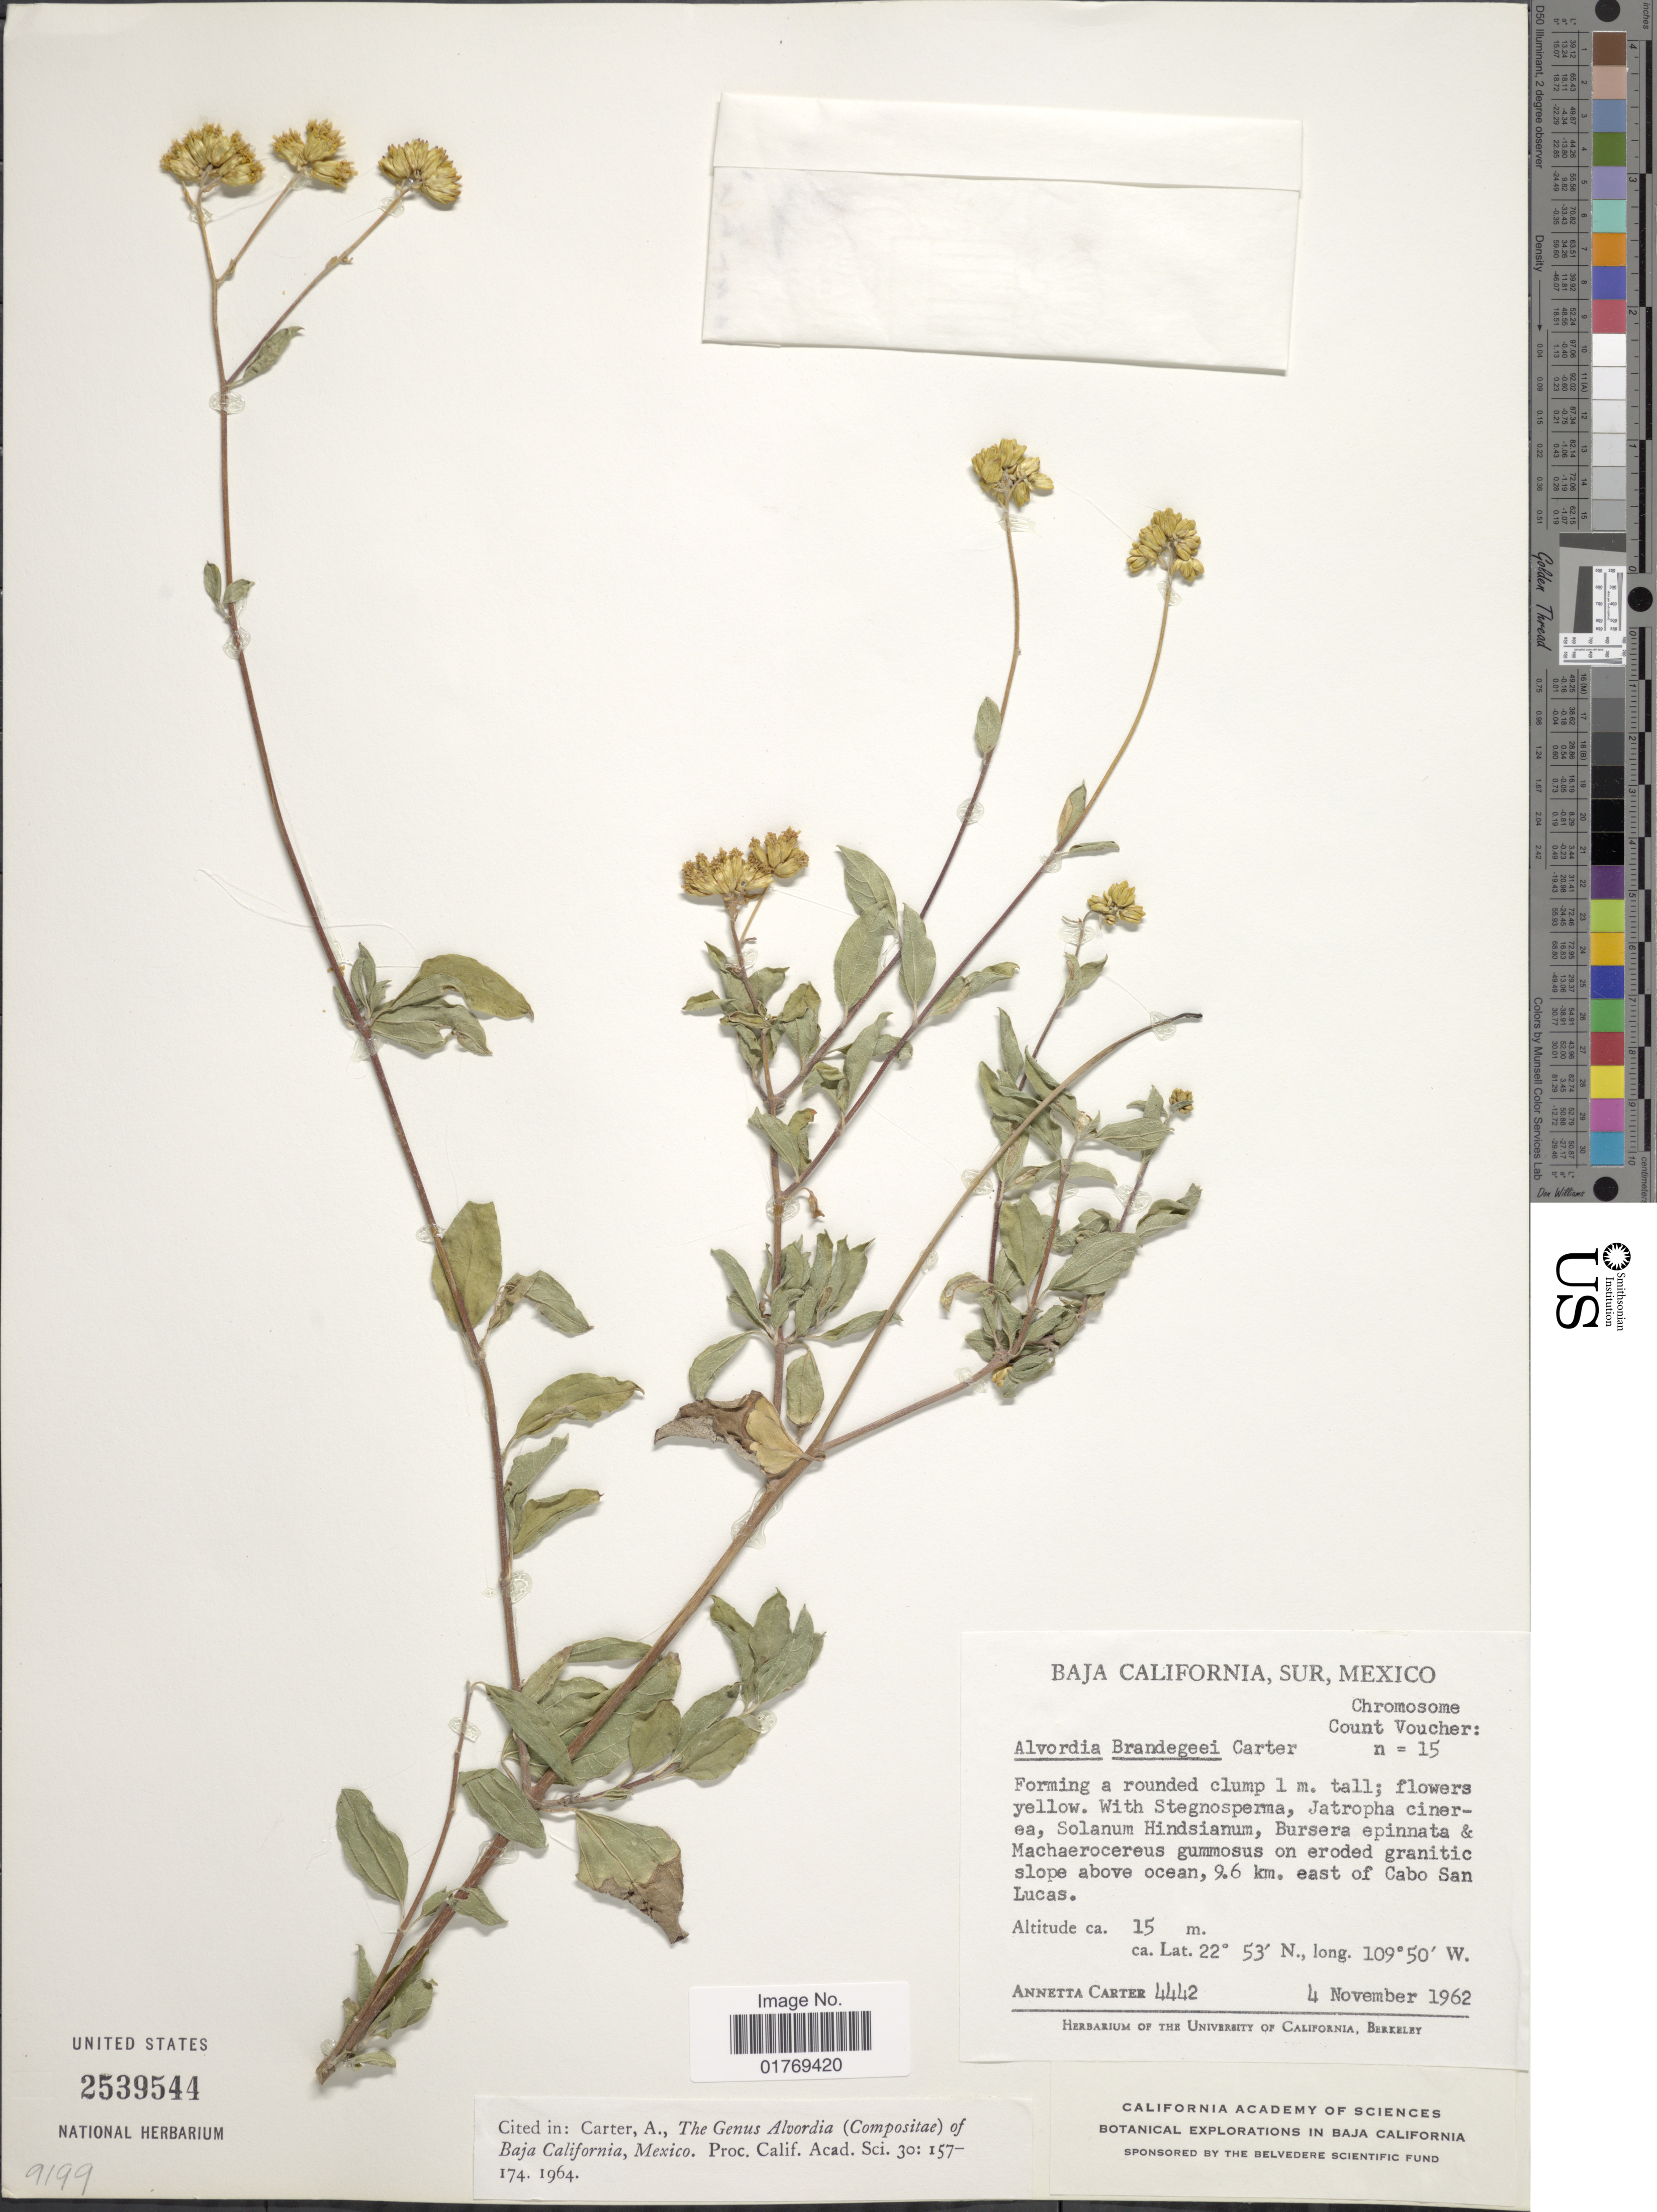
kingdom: Plantae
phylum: Tracheophyta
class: Magnoliopsida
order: Asterales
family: Asteraceae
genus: Alvordia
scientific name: Alvordia brandegeei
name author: A.M. Carter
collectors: A. Carter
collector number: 4442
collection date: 1962-11-04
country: Mexico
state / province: Baja California Sur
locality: Bursera epinnata & Machaerocereus gummosus on eroded granitic slope above ocean, 9.6 km. east of Cabo San Lucas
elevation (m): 15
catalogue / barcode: US 2539544